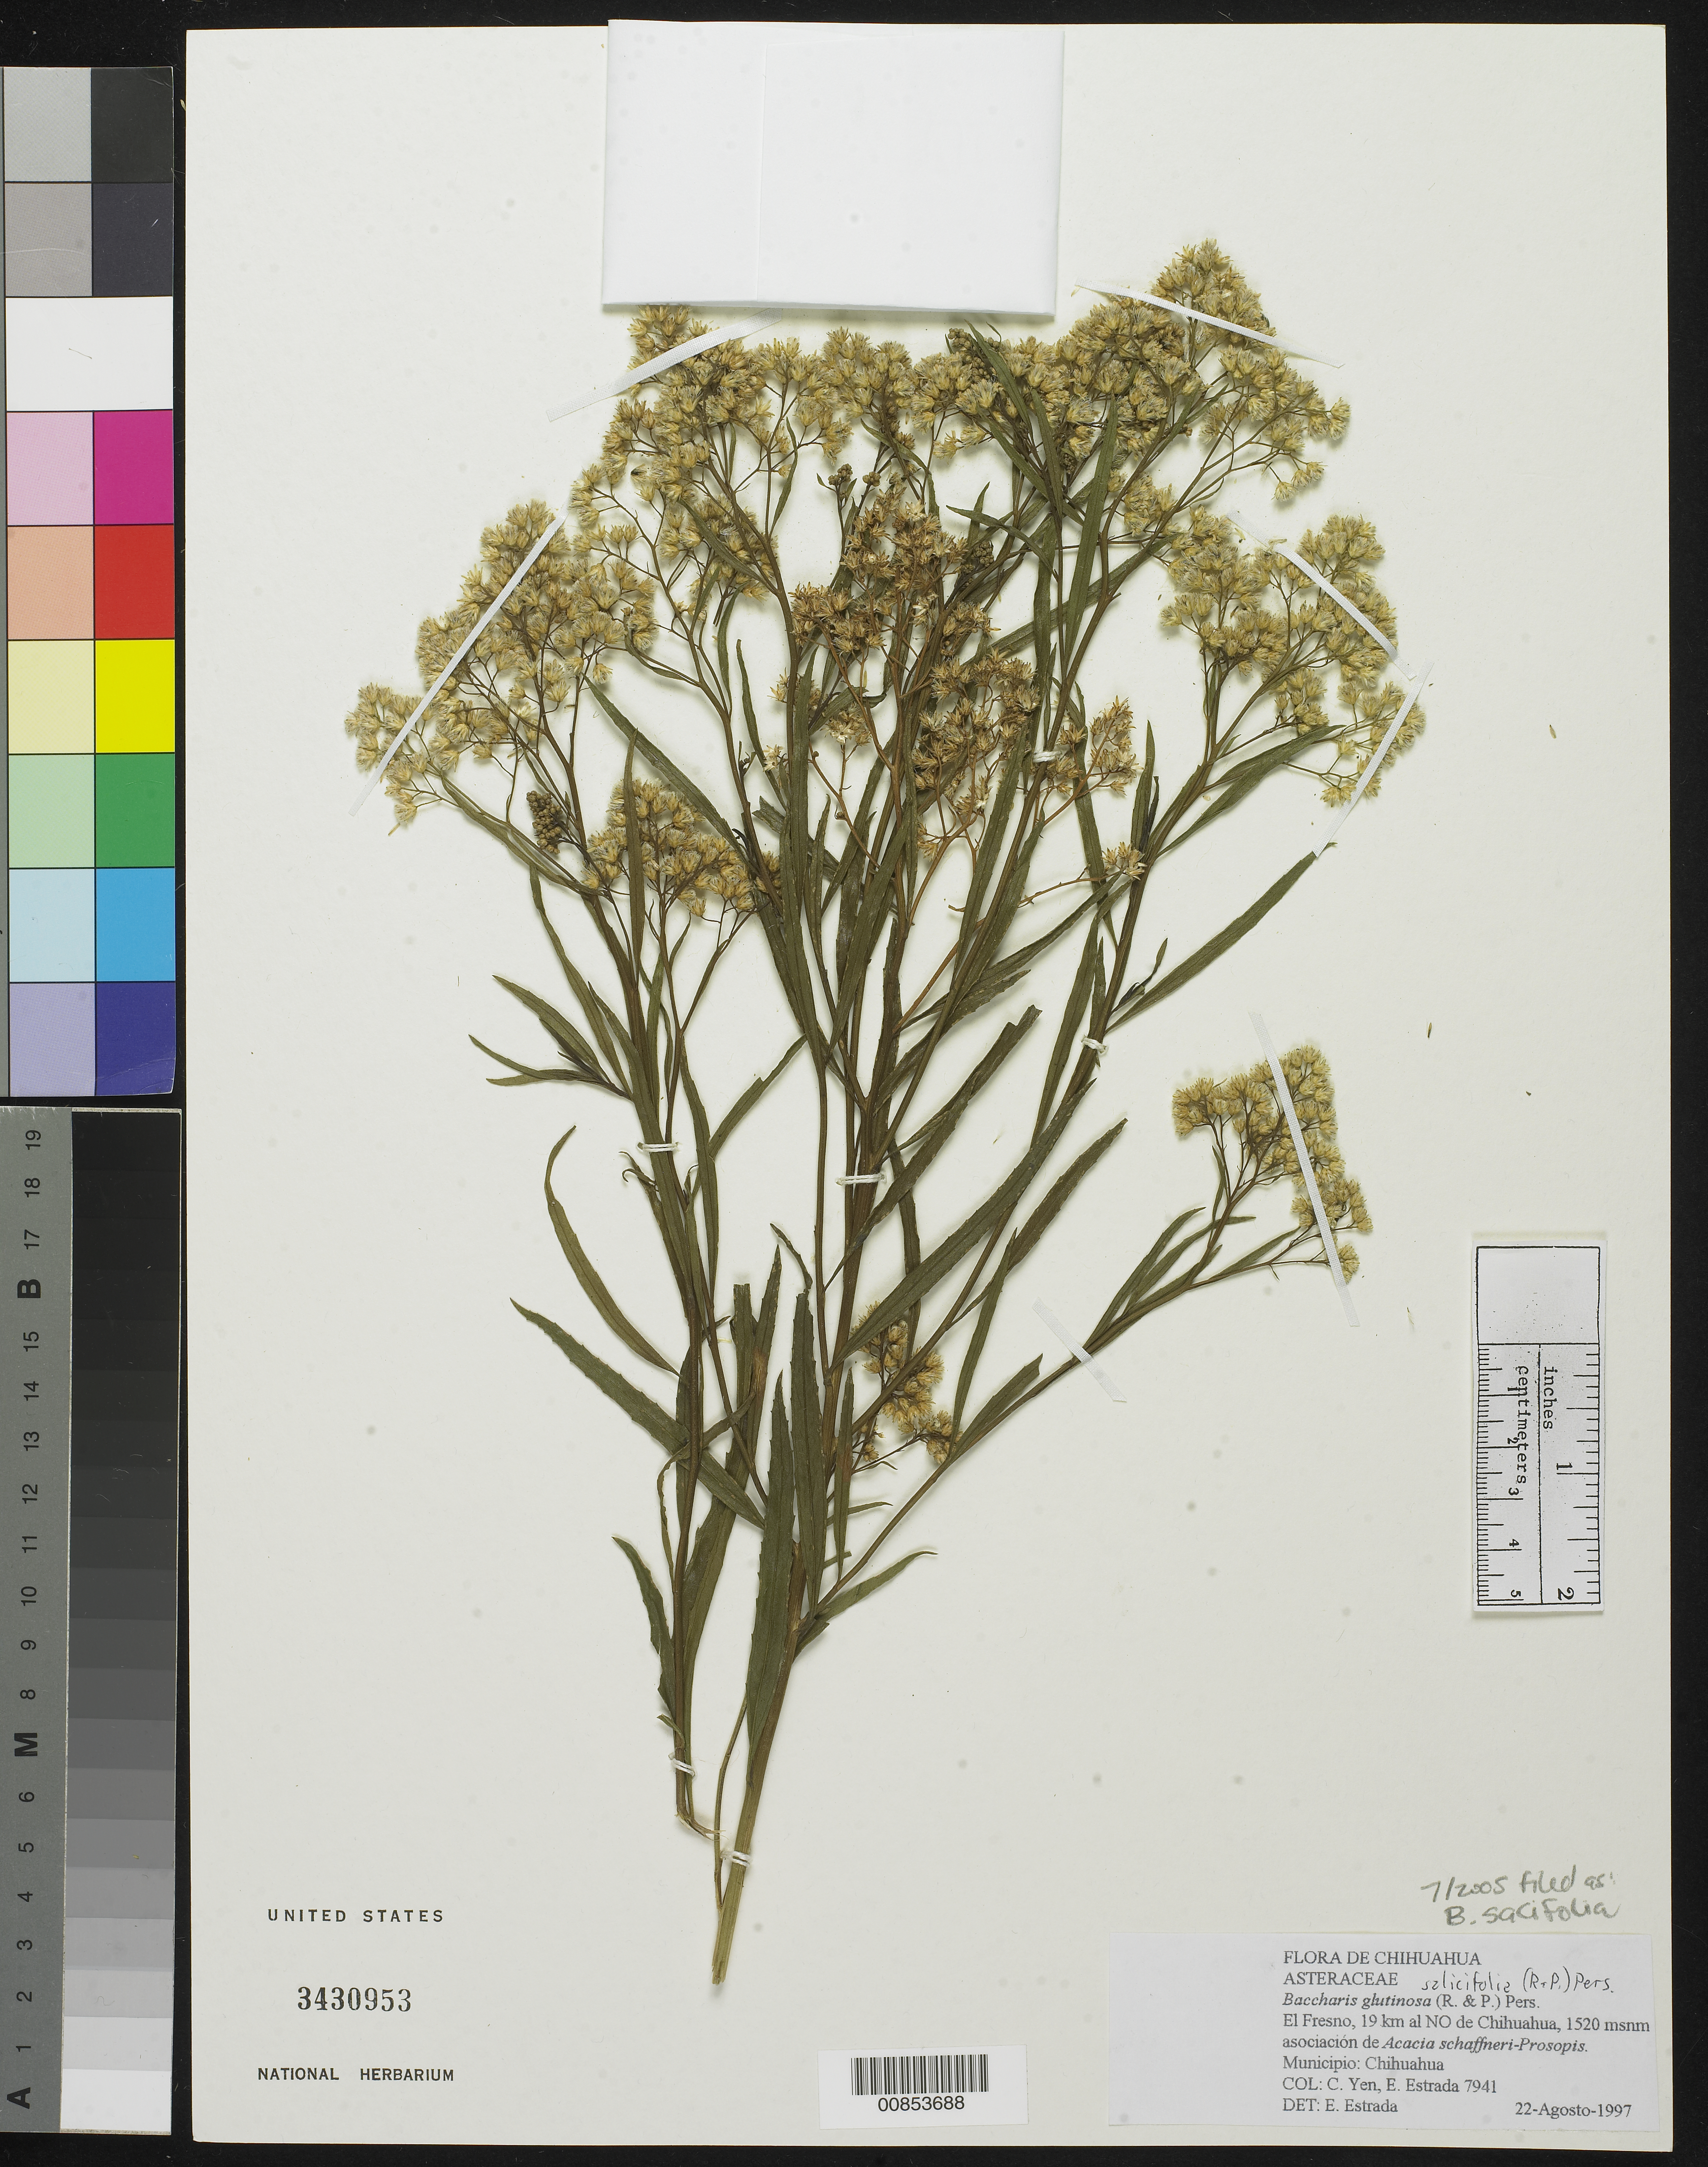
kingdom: Plantae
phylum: Tracheophyta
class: Magnoliopsida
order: Asterales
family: Asteraceae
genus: Baccharis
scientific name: Baccharis salicifolia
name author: (Ruiz & Pav.) Pers.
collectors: Y. C. Yang & E. Estrada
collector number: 7941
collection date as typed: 22 Aug 1997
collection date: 1997-08-22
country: Mexico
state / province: Chihuahua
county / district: Chihuahua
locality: El Fresno, 19 km al NO de Chihuahua.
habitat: Asociación de Acacia schaffneri-Prosopis.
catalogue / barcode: US 3430953